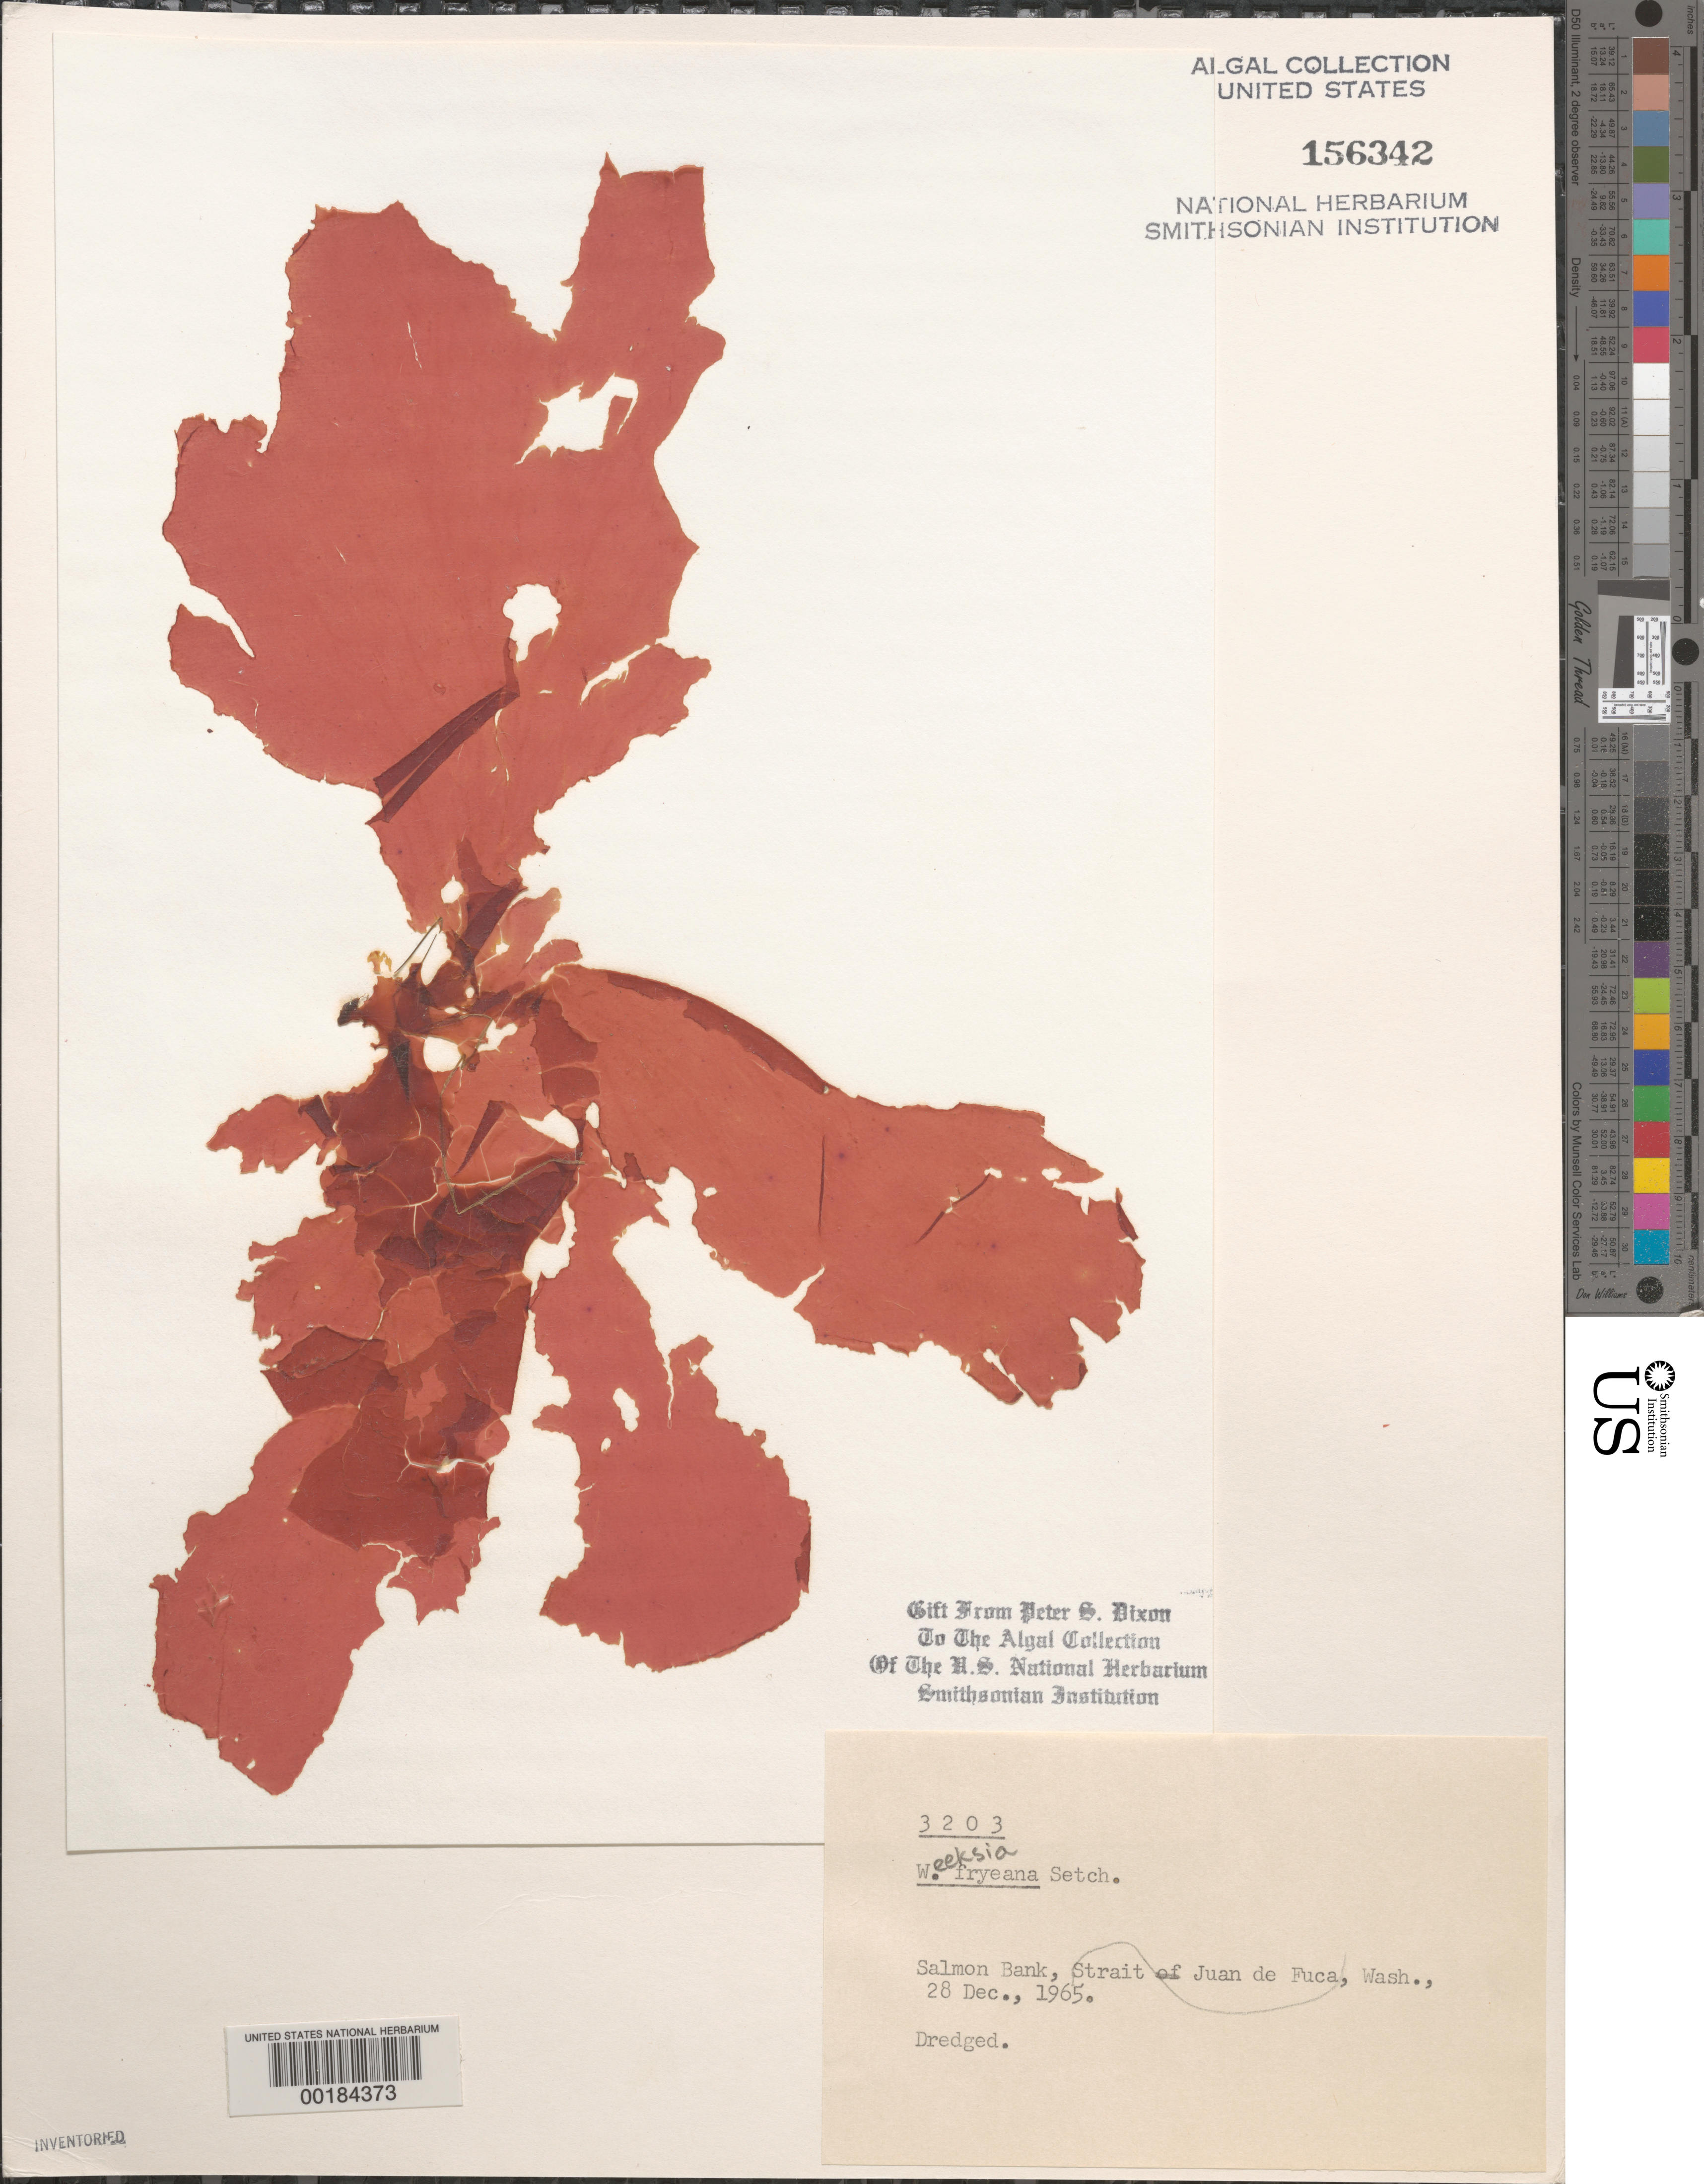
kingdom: Plantae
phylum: Rhodophyta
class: Florideophyceae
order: Gigartinales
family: Dumontiaceae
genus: Weeksia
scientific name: Weeksia coccinea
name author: (Harv.) S.C. Lindstrom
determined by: Algae name updating Project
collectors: P. S. Dixon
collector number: PSD 3203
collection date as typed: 28 Dec 1965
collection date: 1965-12-28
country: United States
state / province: Washington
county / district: San Juan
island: San Juan Islands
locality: Salmon Bank, Strait of Juan de Fuca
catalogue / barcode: US 156342